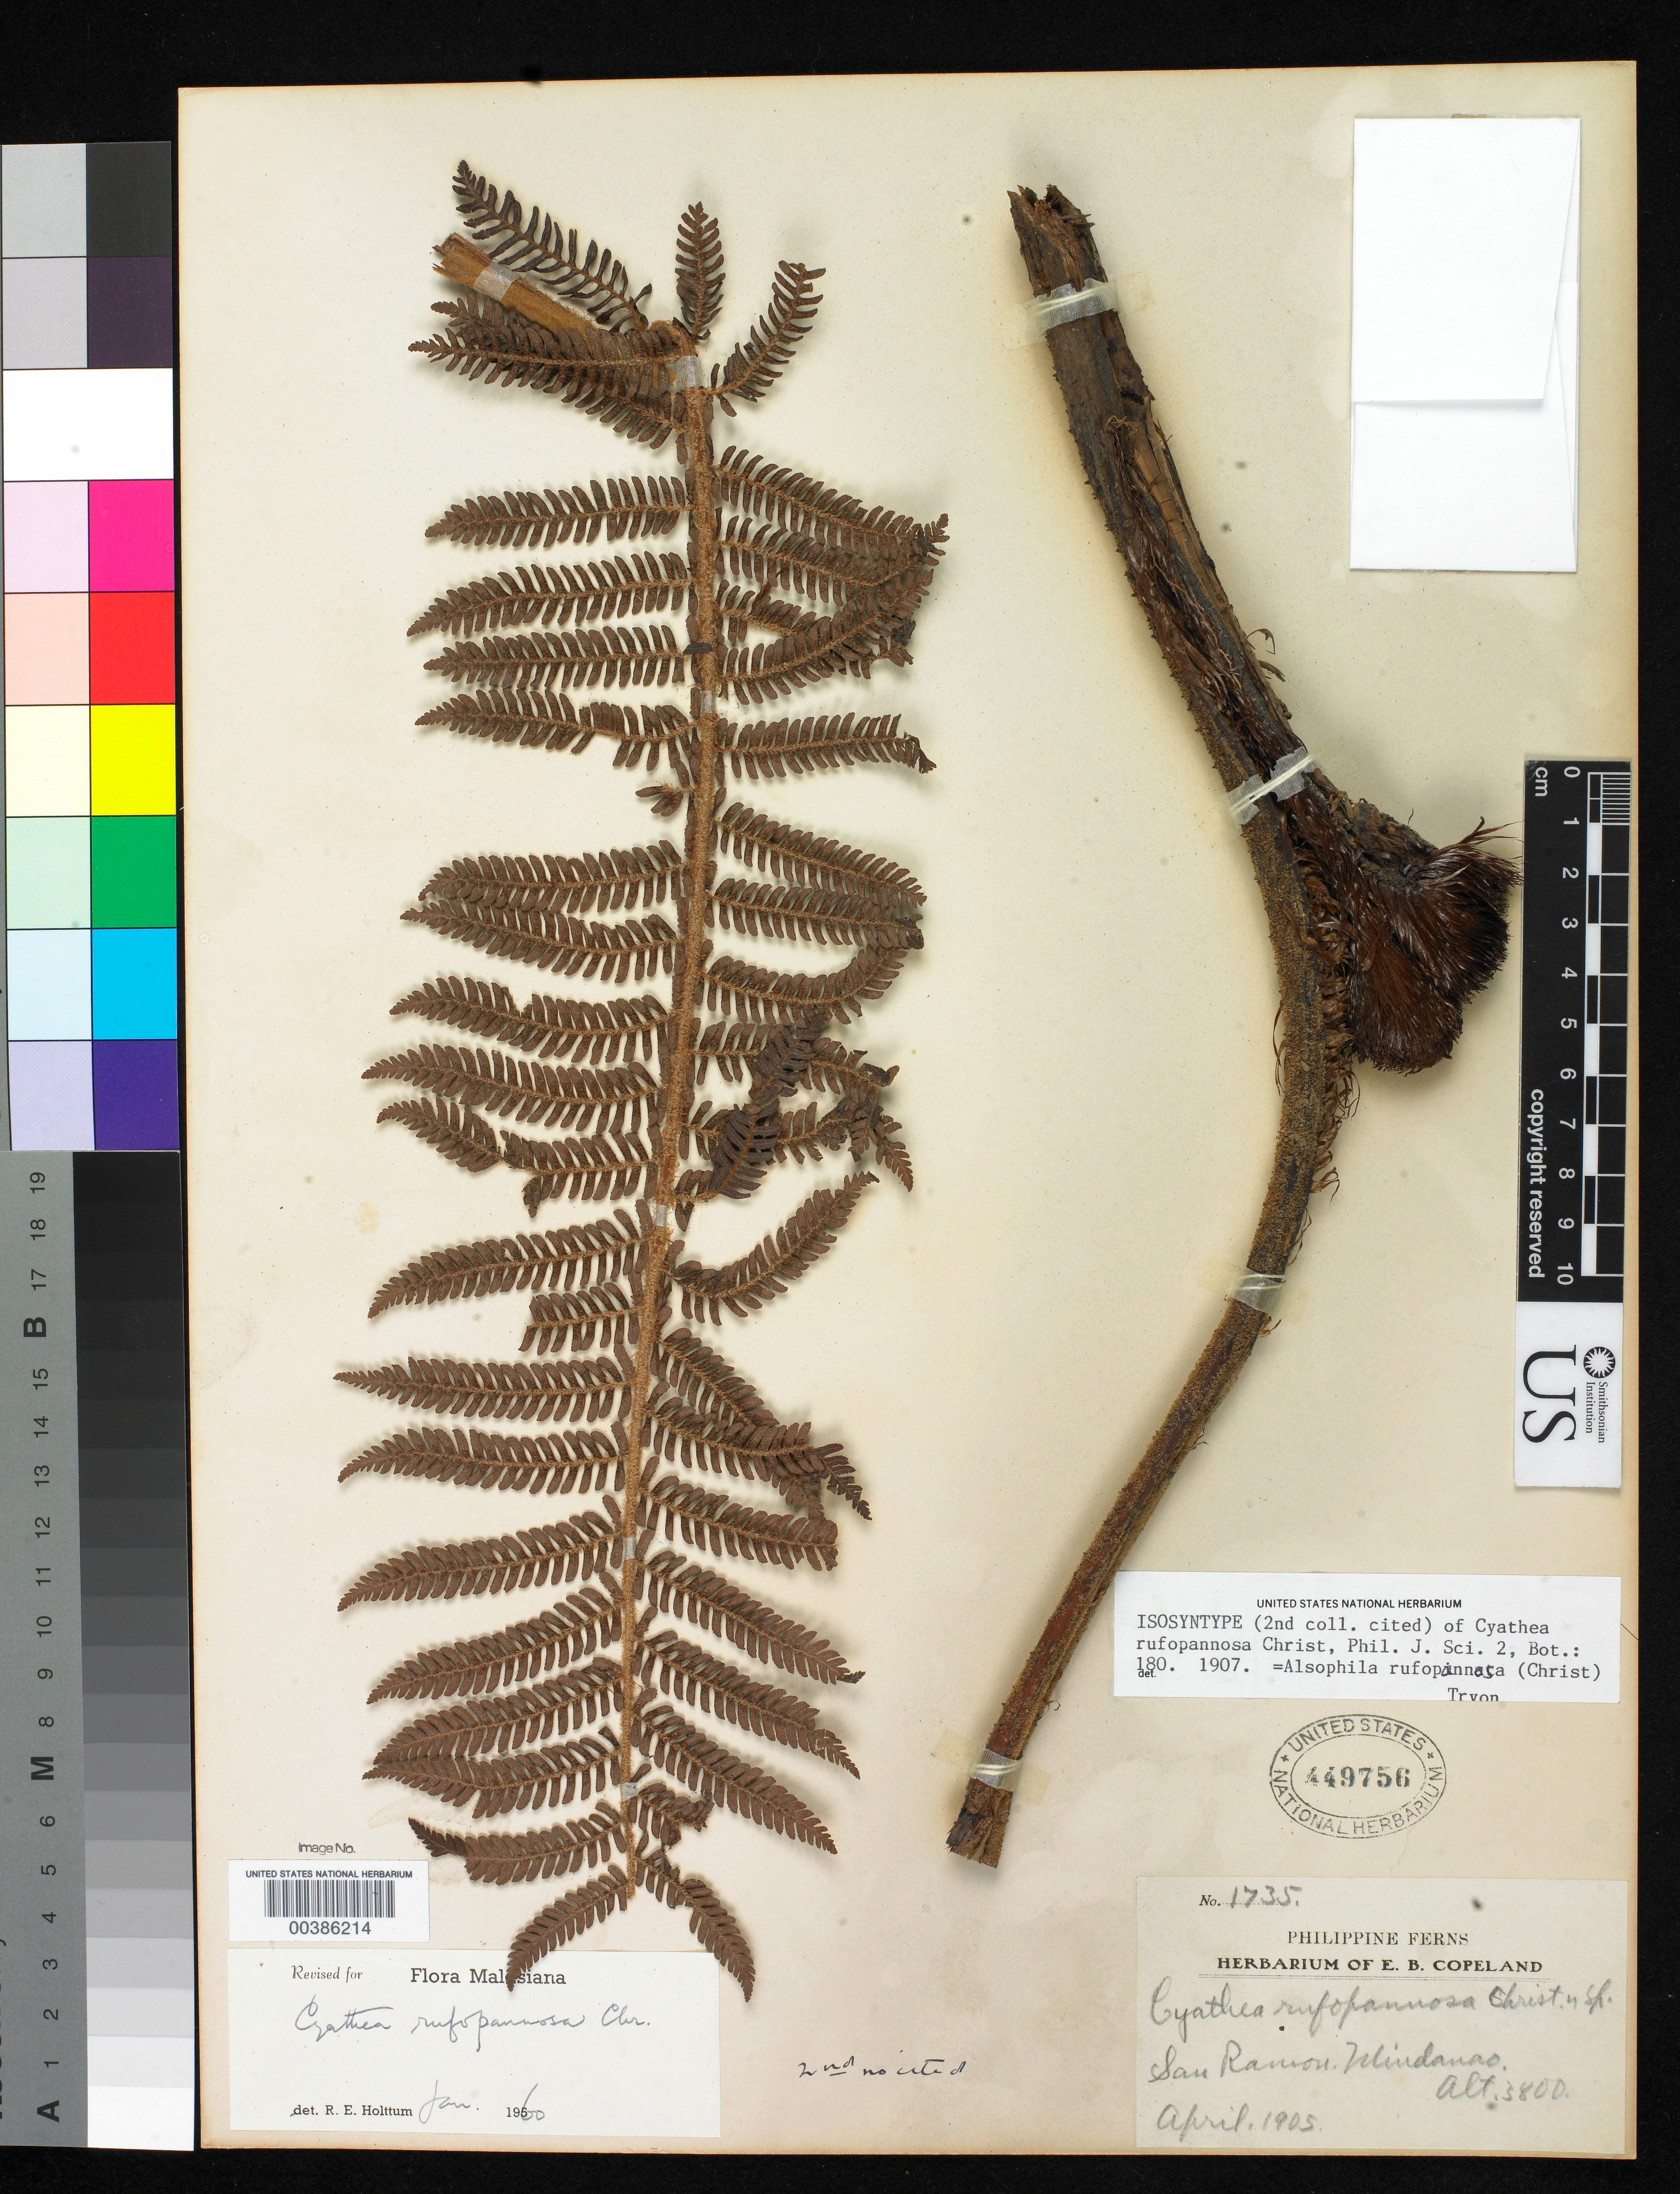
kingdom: Plantae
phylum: Tracheophyta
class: Polypodiopsida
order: Cyatheales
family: Cyatheaceae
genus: Cyathea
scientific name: Cyathea rufopannosa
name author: Christ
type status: Isosyntype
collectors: E. B. Copeland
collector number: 1735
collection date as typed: Apr 1905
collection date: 1905-04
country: Philippines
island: Mindanao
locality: San Ramon.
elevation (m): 1158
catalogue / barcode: US 449756